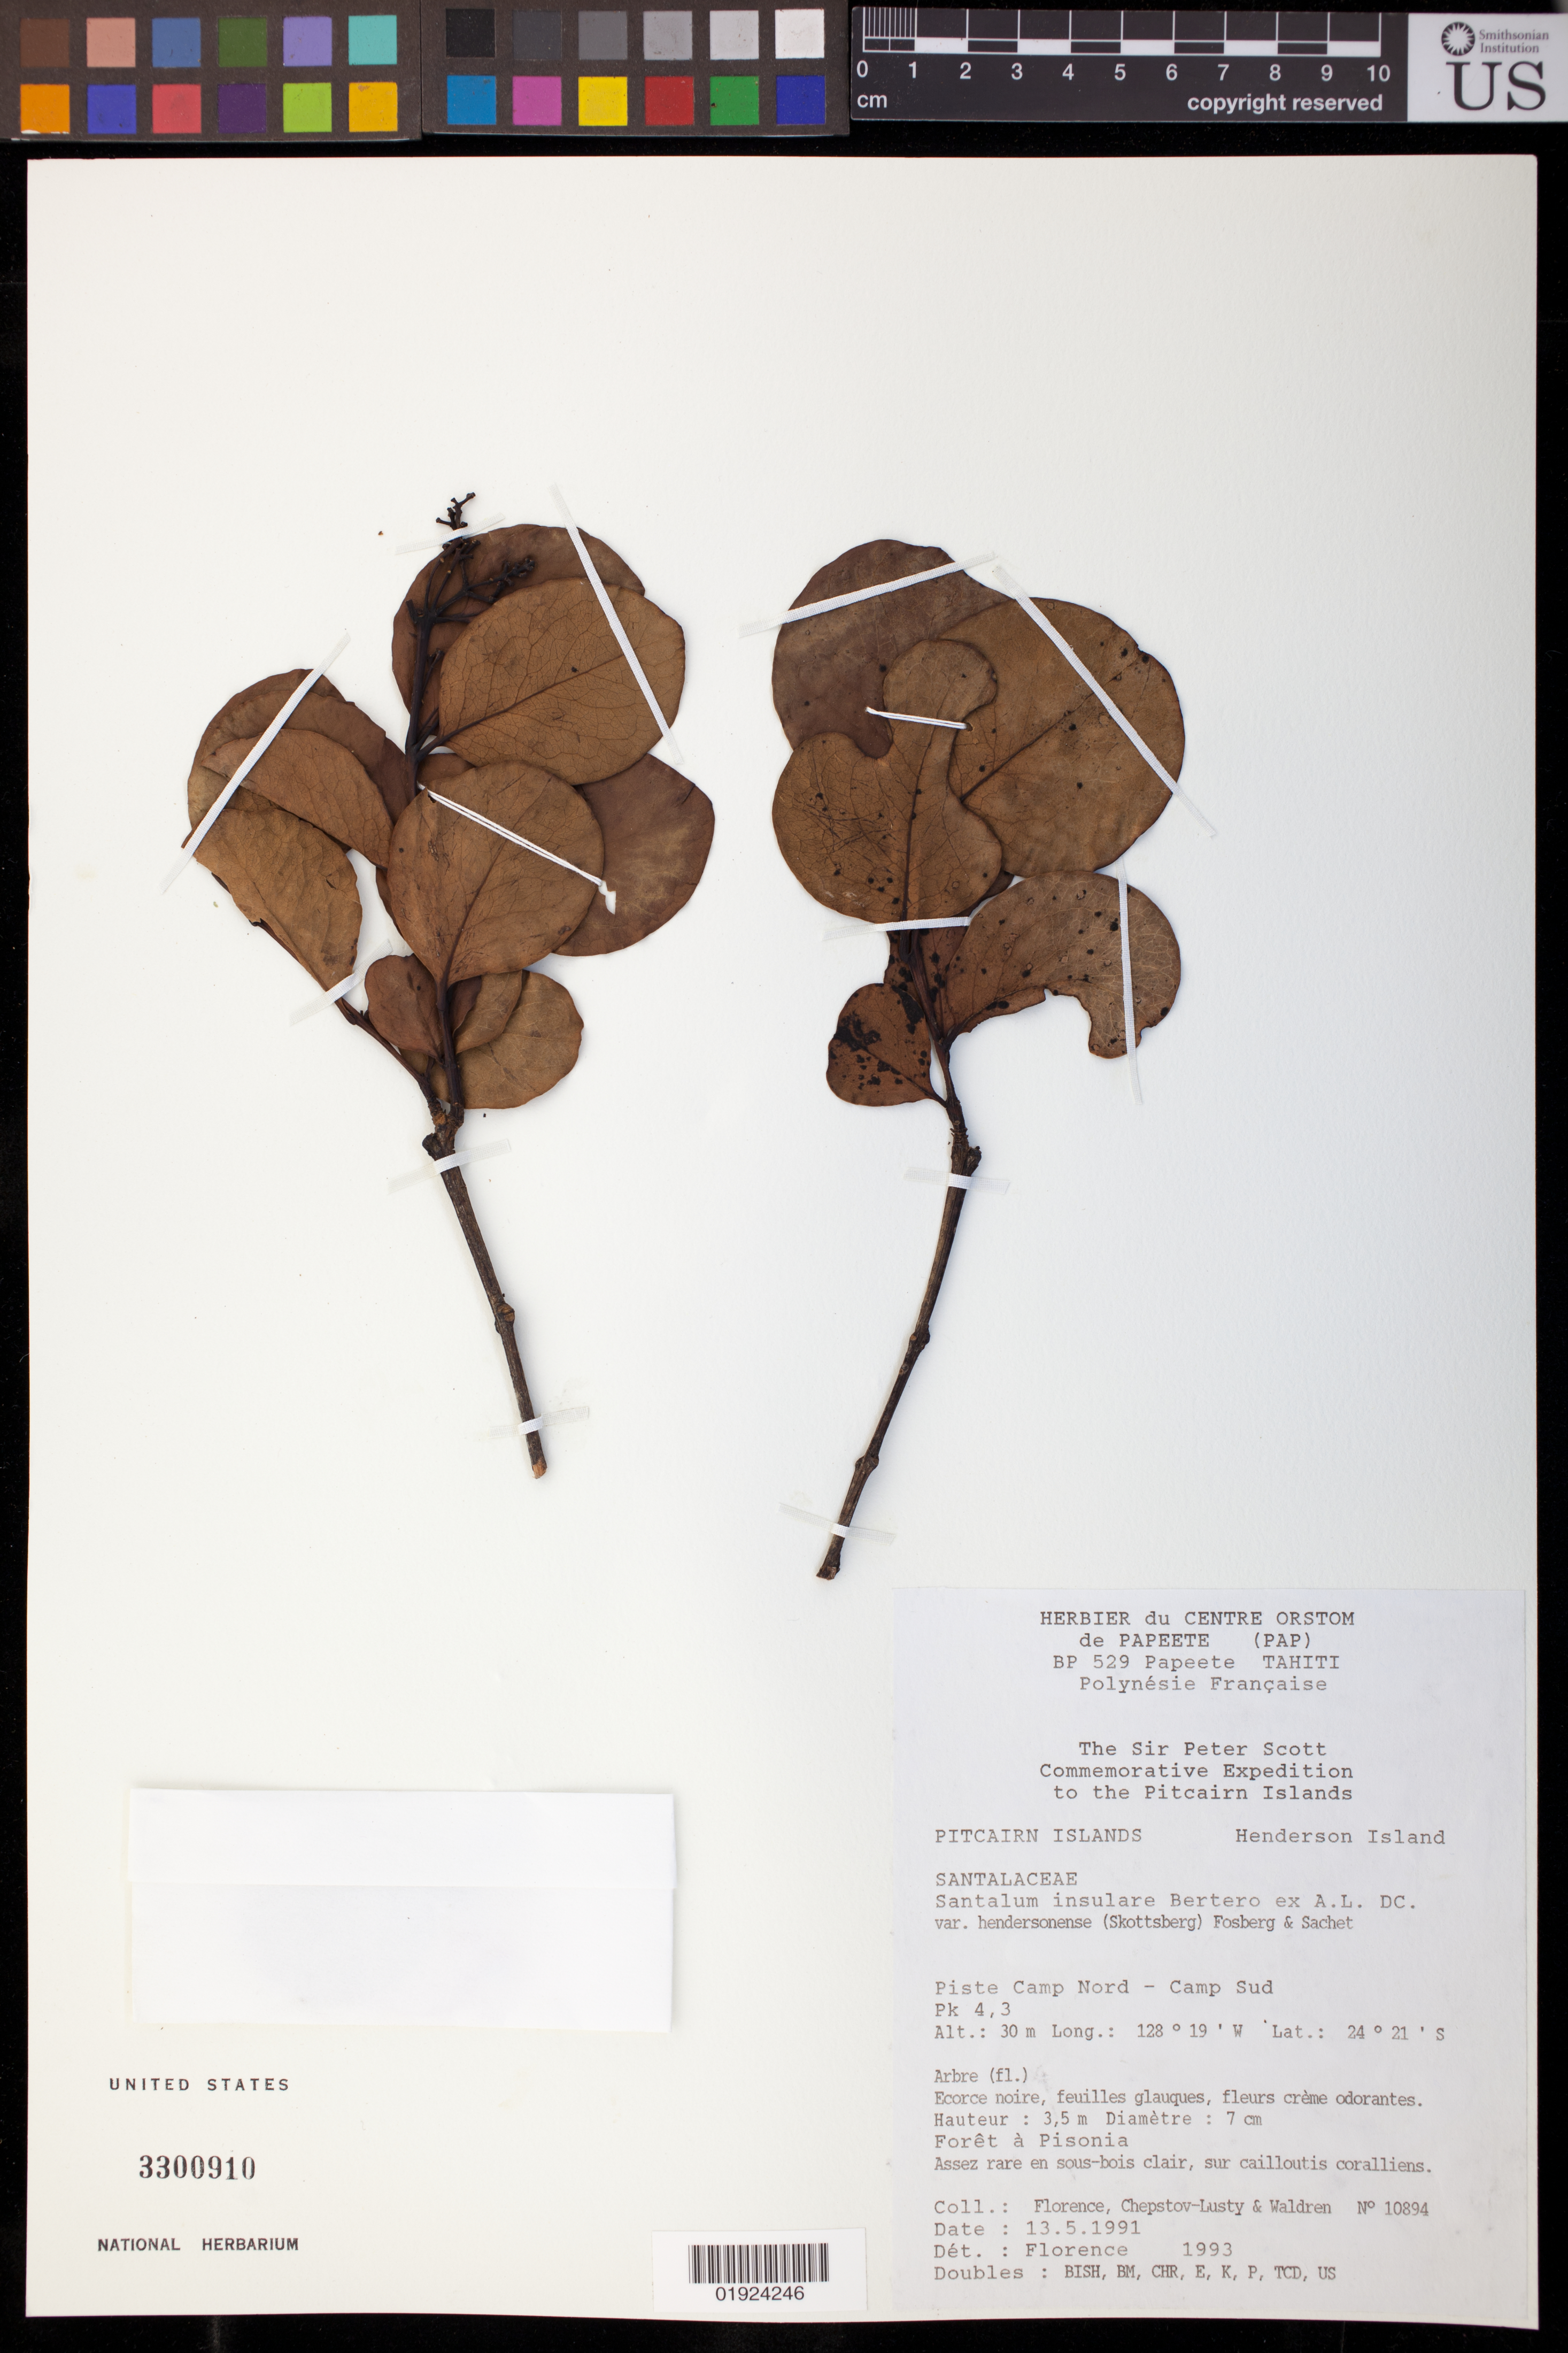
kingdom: Plantae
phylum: Tracheophyta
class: Magnoliopsida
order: Santalales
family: Santalaceae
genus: Santalum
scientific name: Santalum insulare var. hendersonense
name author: (Skottsb.) Fosberg & Sachet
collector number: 10894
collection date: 1991-05-13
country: Pitcairn Islands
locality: Pitcairin Islands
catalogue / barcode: US 3300910